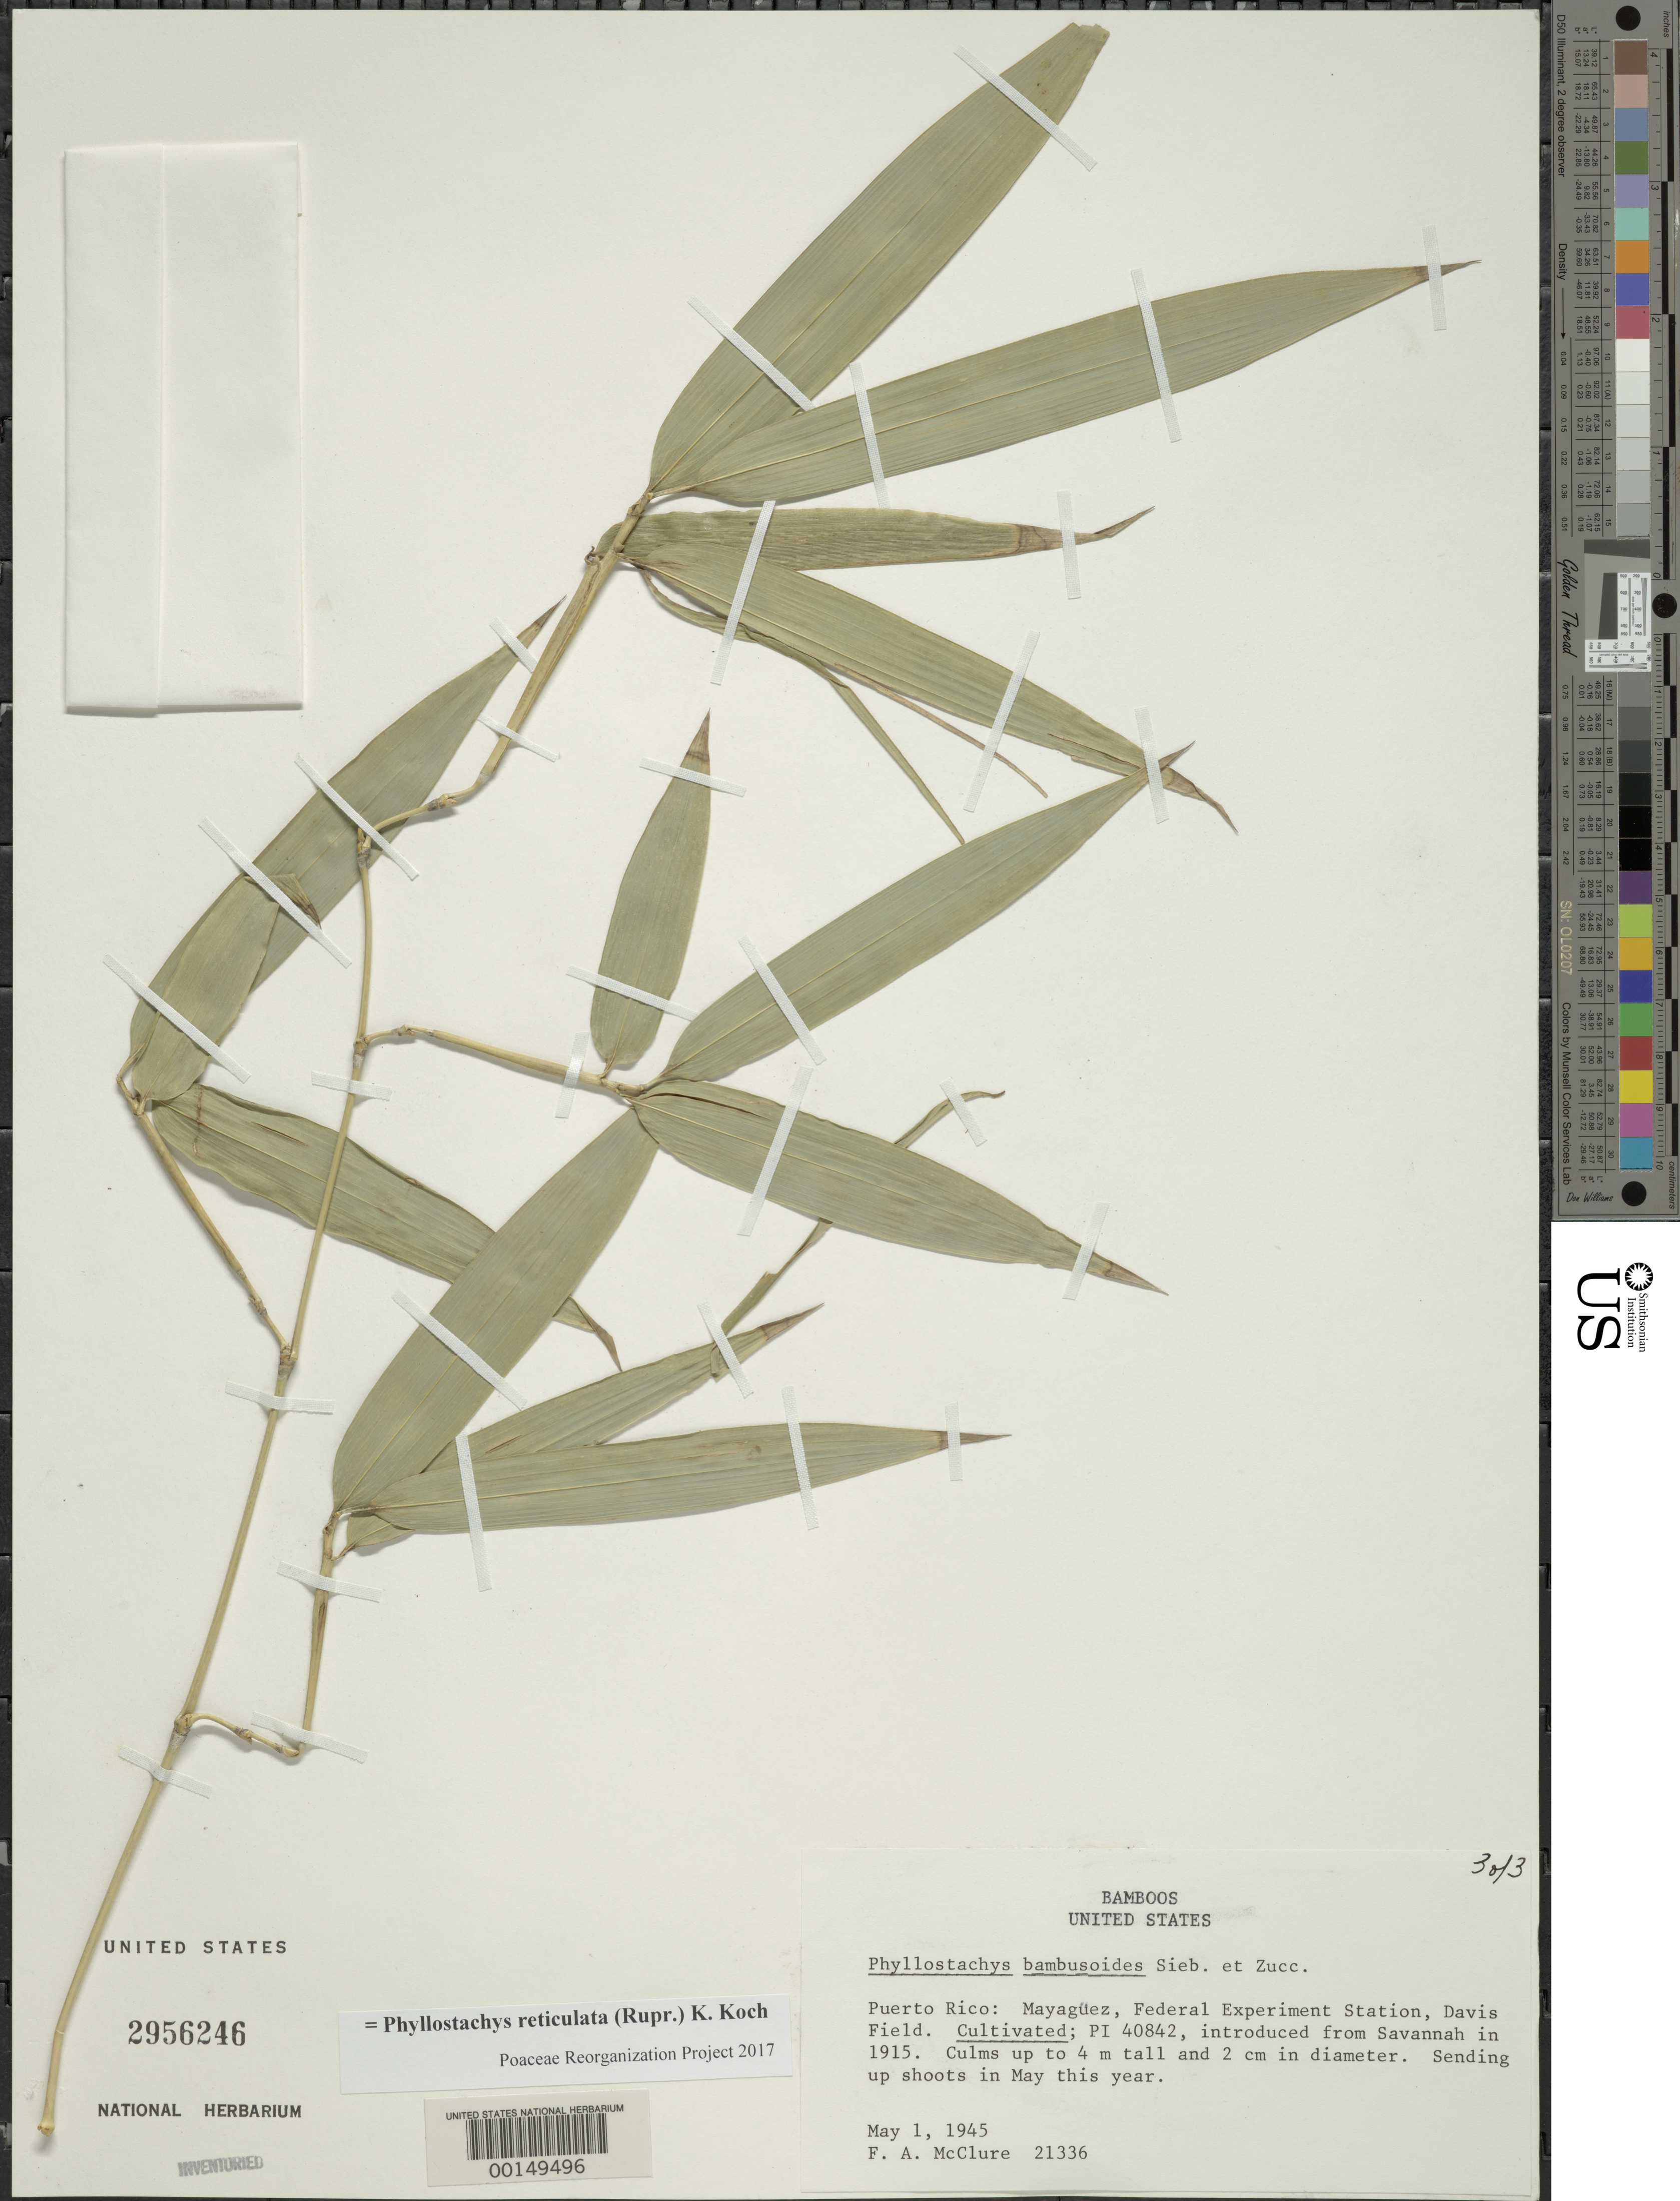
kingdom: Plantae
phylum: Tracheophyta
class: Liliopsida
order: Poales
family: Poaceae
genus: Phyllostachys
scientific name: Phyllostachys reticulata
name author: (Rupr.) K. Koch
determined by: Poaceae Reorganization Project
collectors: F. A. McClure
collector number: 21336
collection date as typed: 01 May 1945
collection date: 1945-05-01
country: Puerto Rico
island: Greater Antilles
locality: Sierra de Naguabo ad Rio Blanco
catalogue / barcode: US 2956246